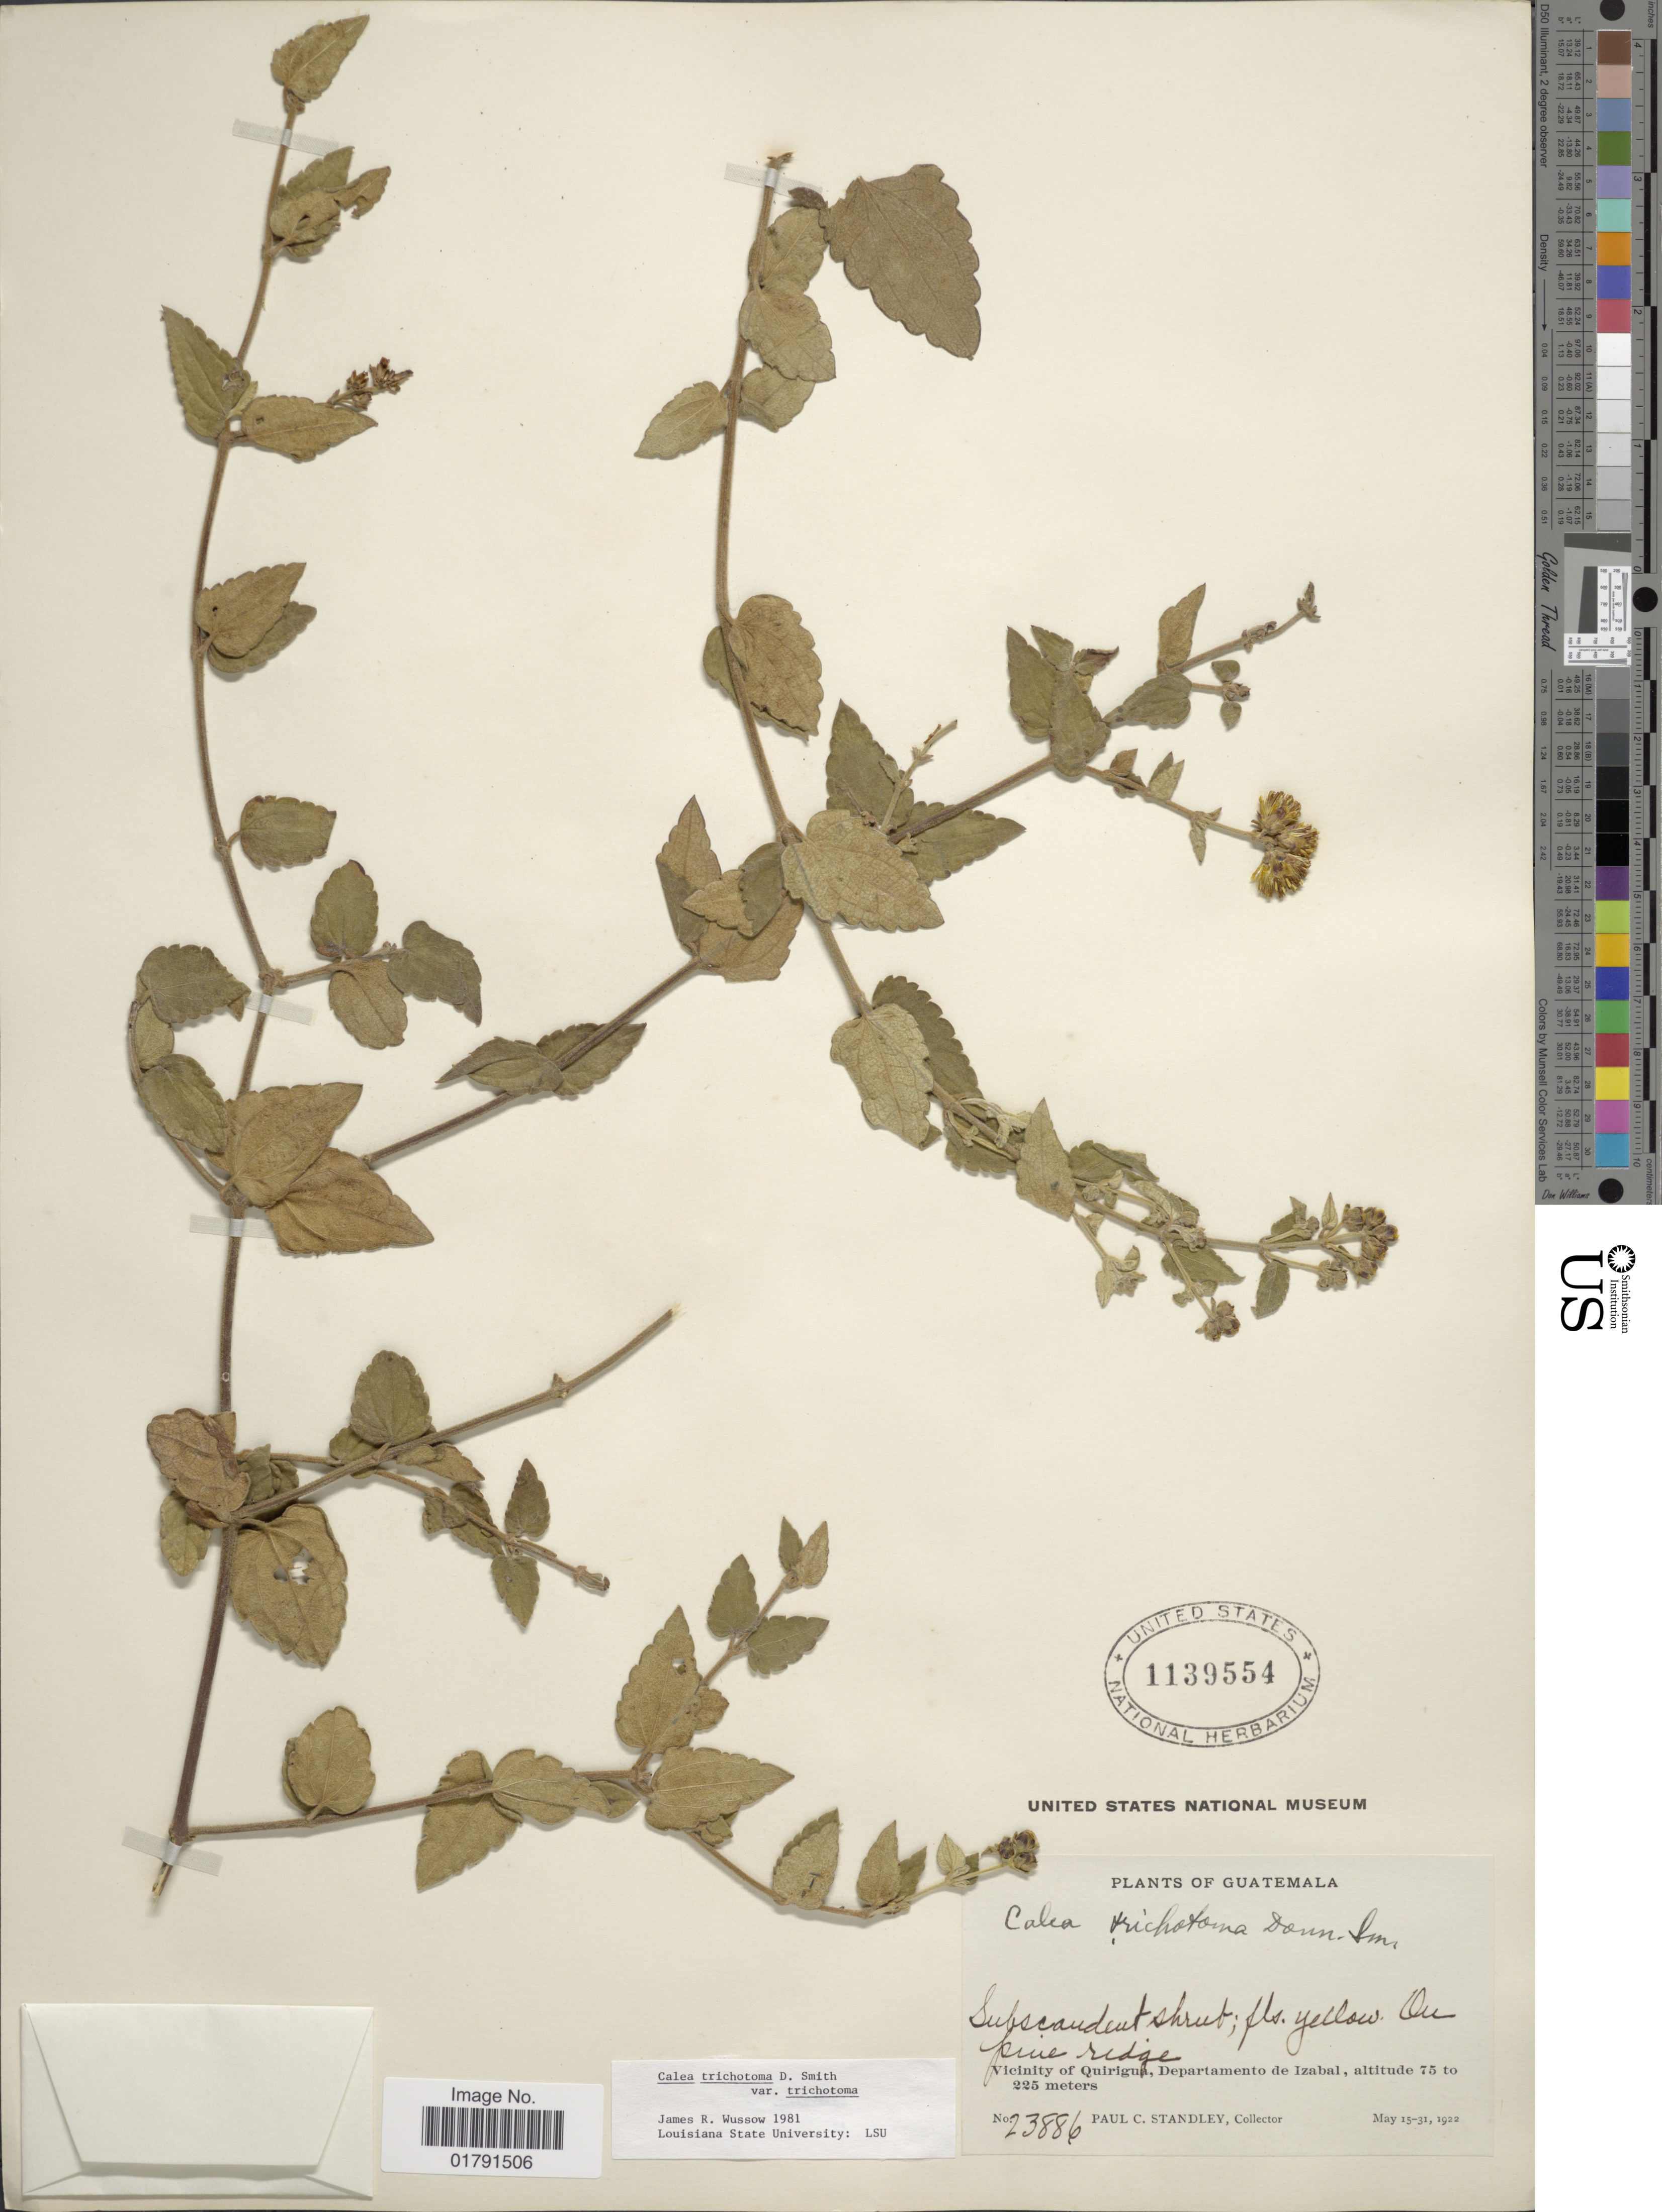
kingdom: Plantae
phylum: Tracheophyta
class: Magnoliopsida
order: Asterales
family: Asteraceae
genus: Calea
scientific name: Calea trichotoma var. trichotoma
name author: Donn. Sm.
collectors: P. C. Standley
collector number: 23886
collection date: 1922-05-15/1922-05-31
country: Guatemala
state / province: Izabal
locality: Vicinity of Quirigua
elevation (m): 75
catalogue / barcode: US 1139554